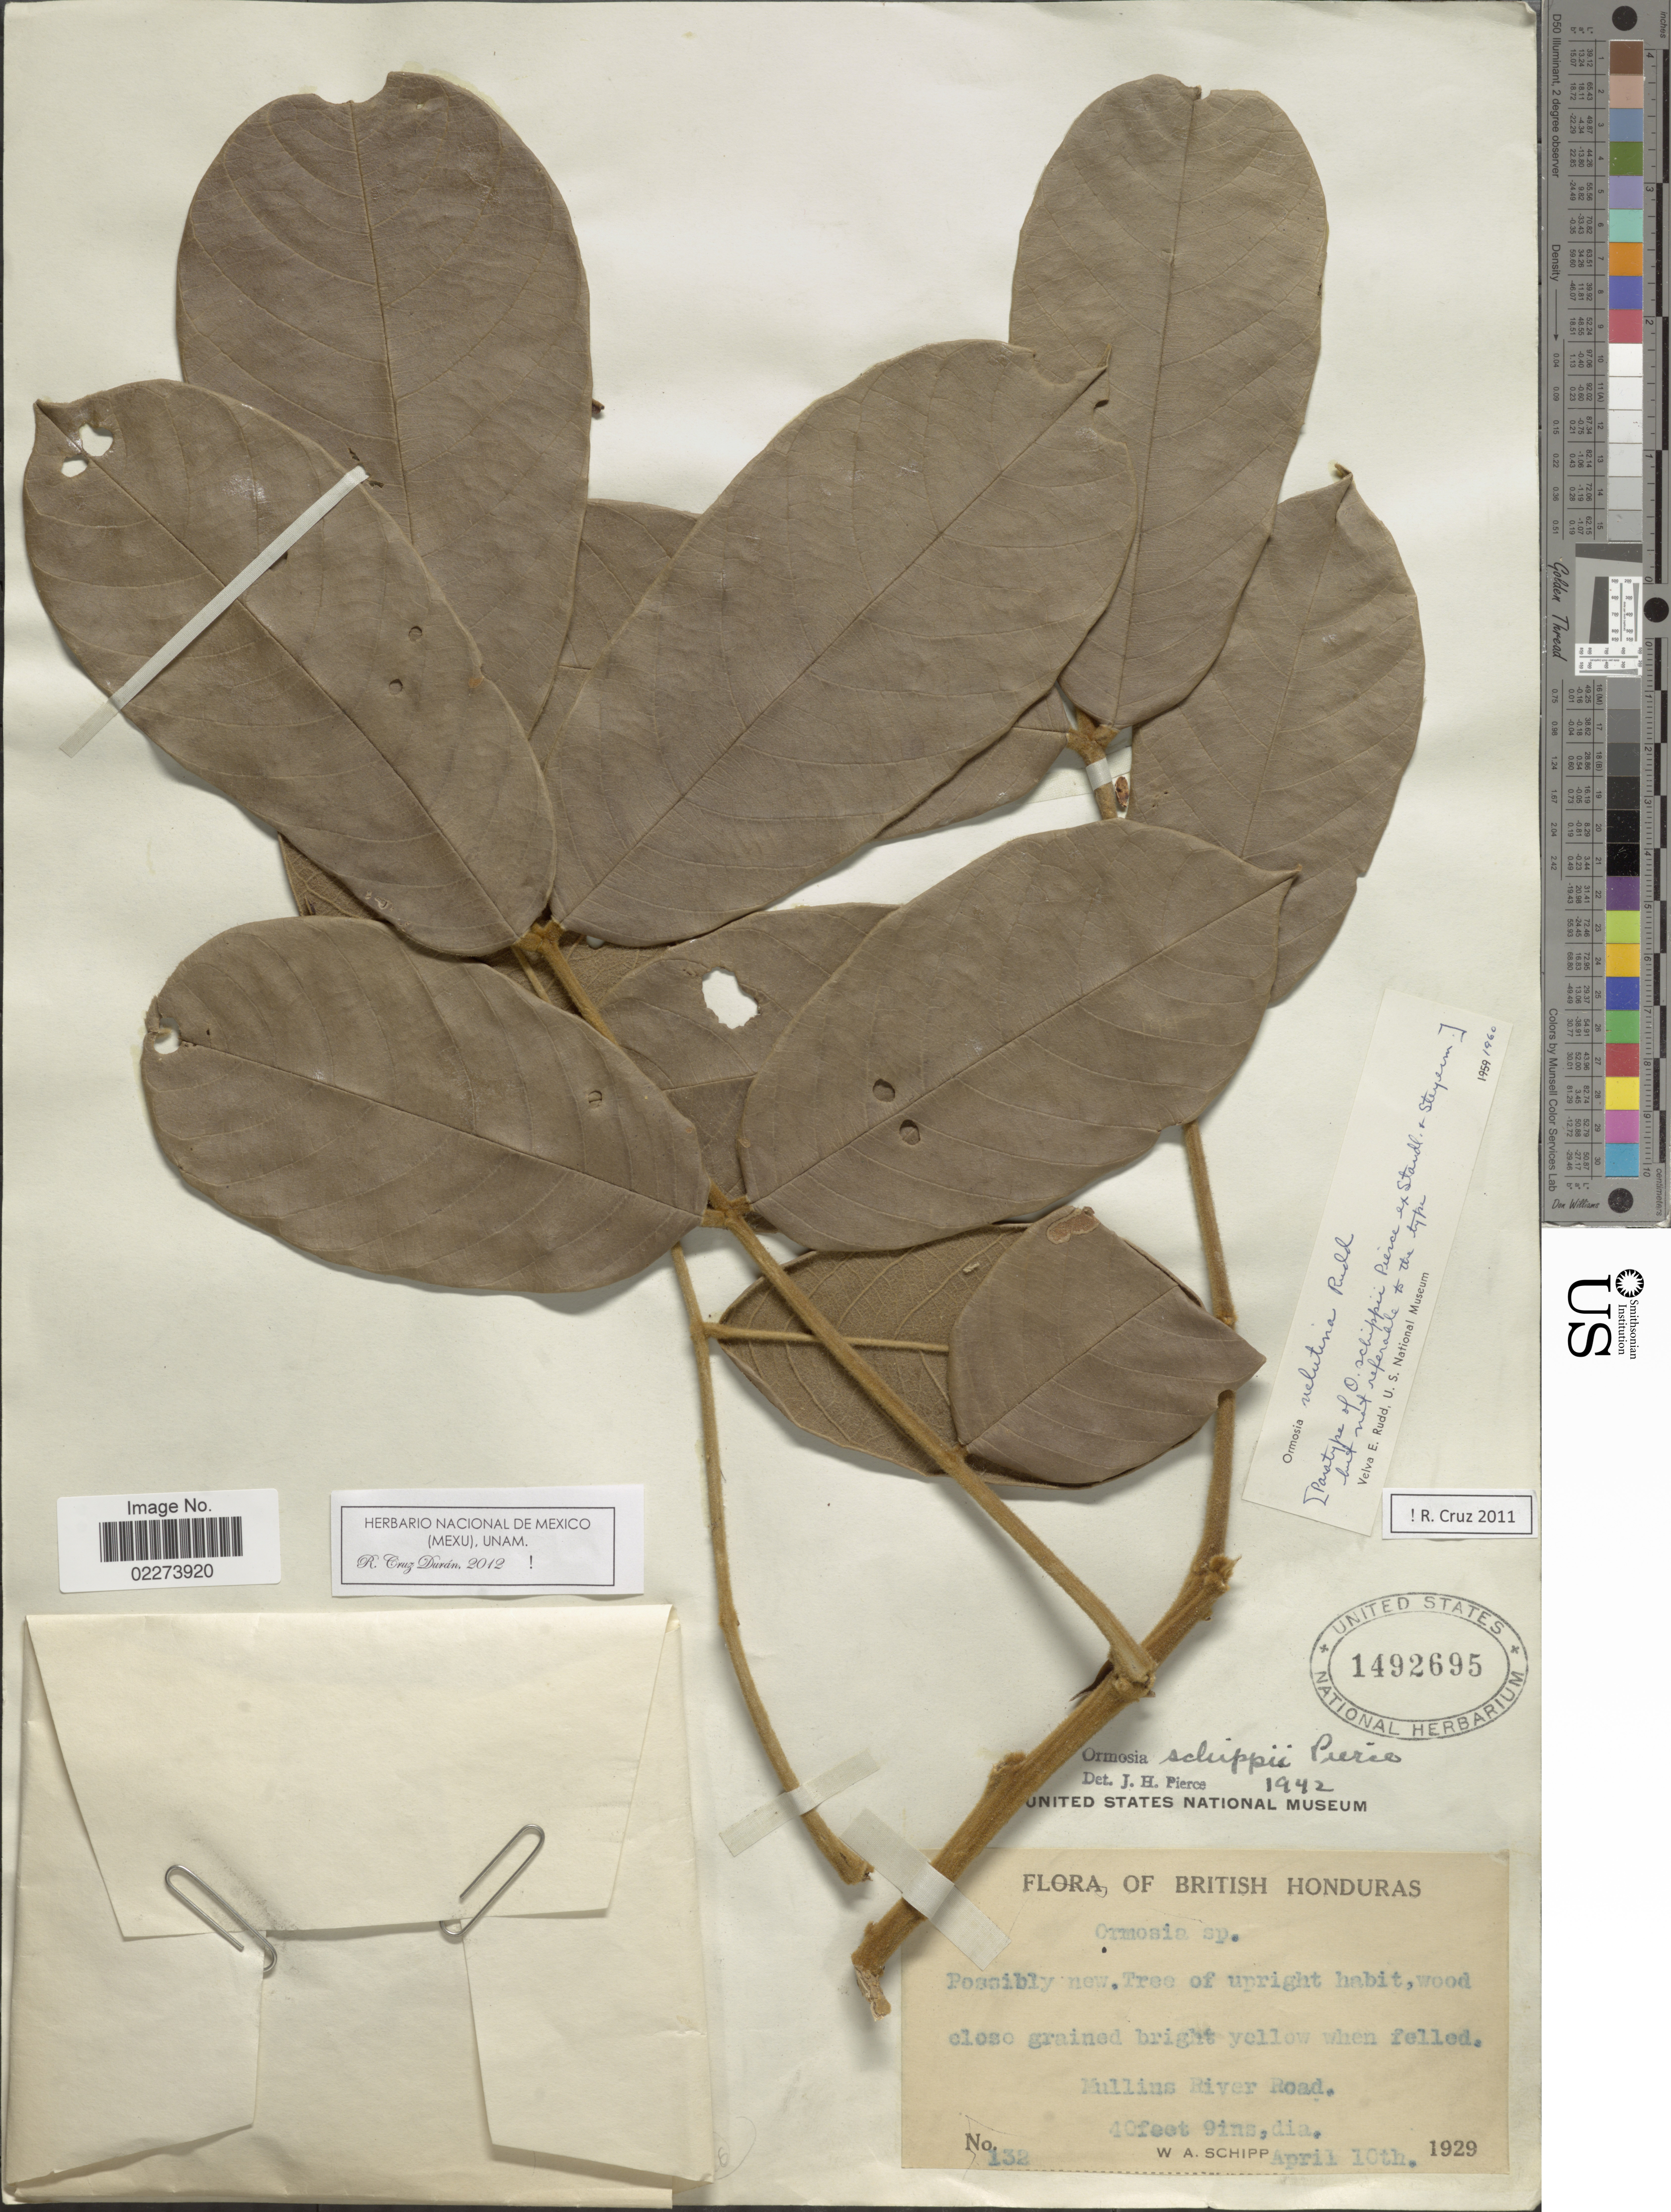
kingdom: Plantae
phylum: Tracheophyta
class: Magnoliopsida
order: Fabales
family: Fabaceae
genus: Ormosia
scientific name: Ormosia velutina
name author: Rudd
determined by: Torke, Benjamin M.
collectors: W. Schipp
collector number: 132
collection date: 1929-04-10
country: Belize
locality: British Honduras, Mullins River Road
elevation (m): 12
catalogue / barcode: US 1492695